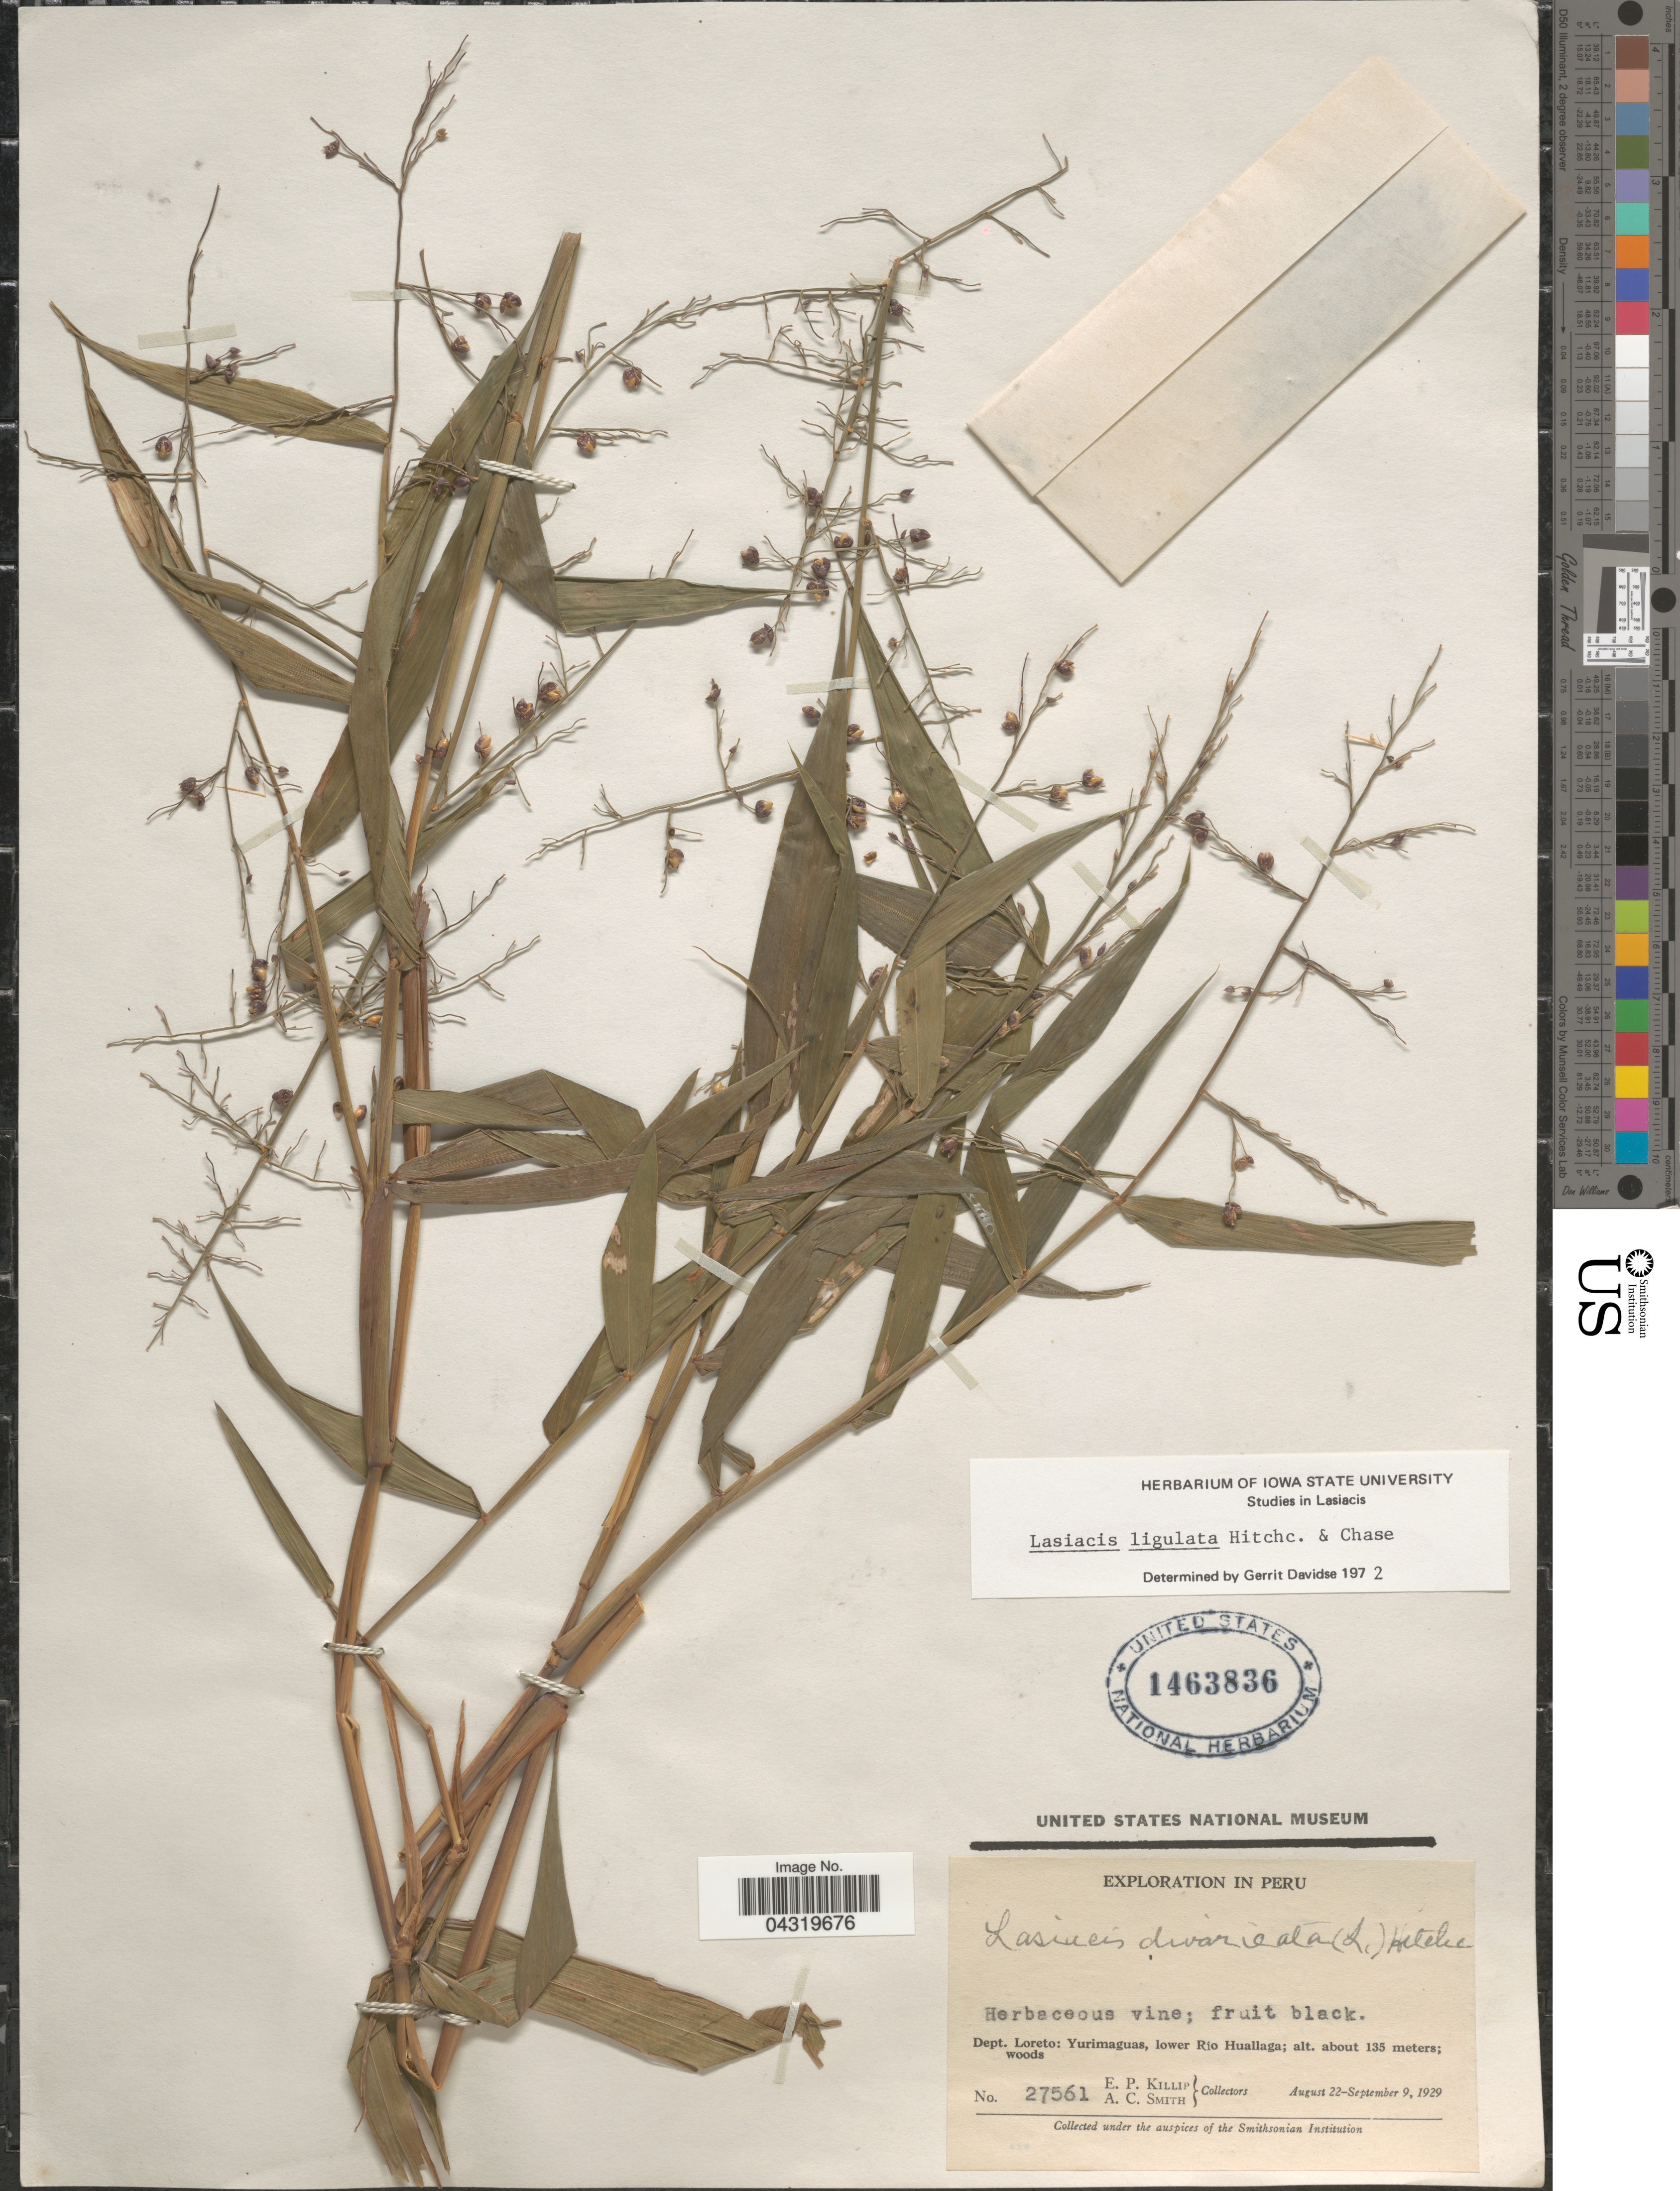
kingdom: Plantae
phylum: Tracheophyta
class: Liliopsida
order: Poales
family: Poaceae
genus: Lasiacis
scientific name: Lasiacis ligulata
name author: Hitchc. & Chase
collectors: E. P. Killip & A. C. Smith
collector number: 27561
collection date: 1929-08-22/1929-09-09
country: Peru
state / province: Loreto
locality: Exploration in Peru. Dept. Loreto: Yurimaguas, lower Río Huallaga.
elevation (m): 135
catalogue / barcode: US 1463836